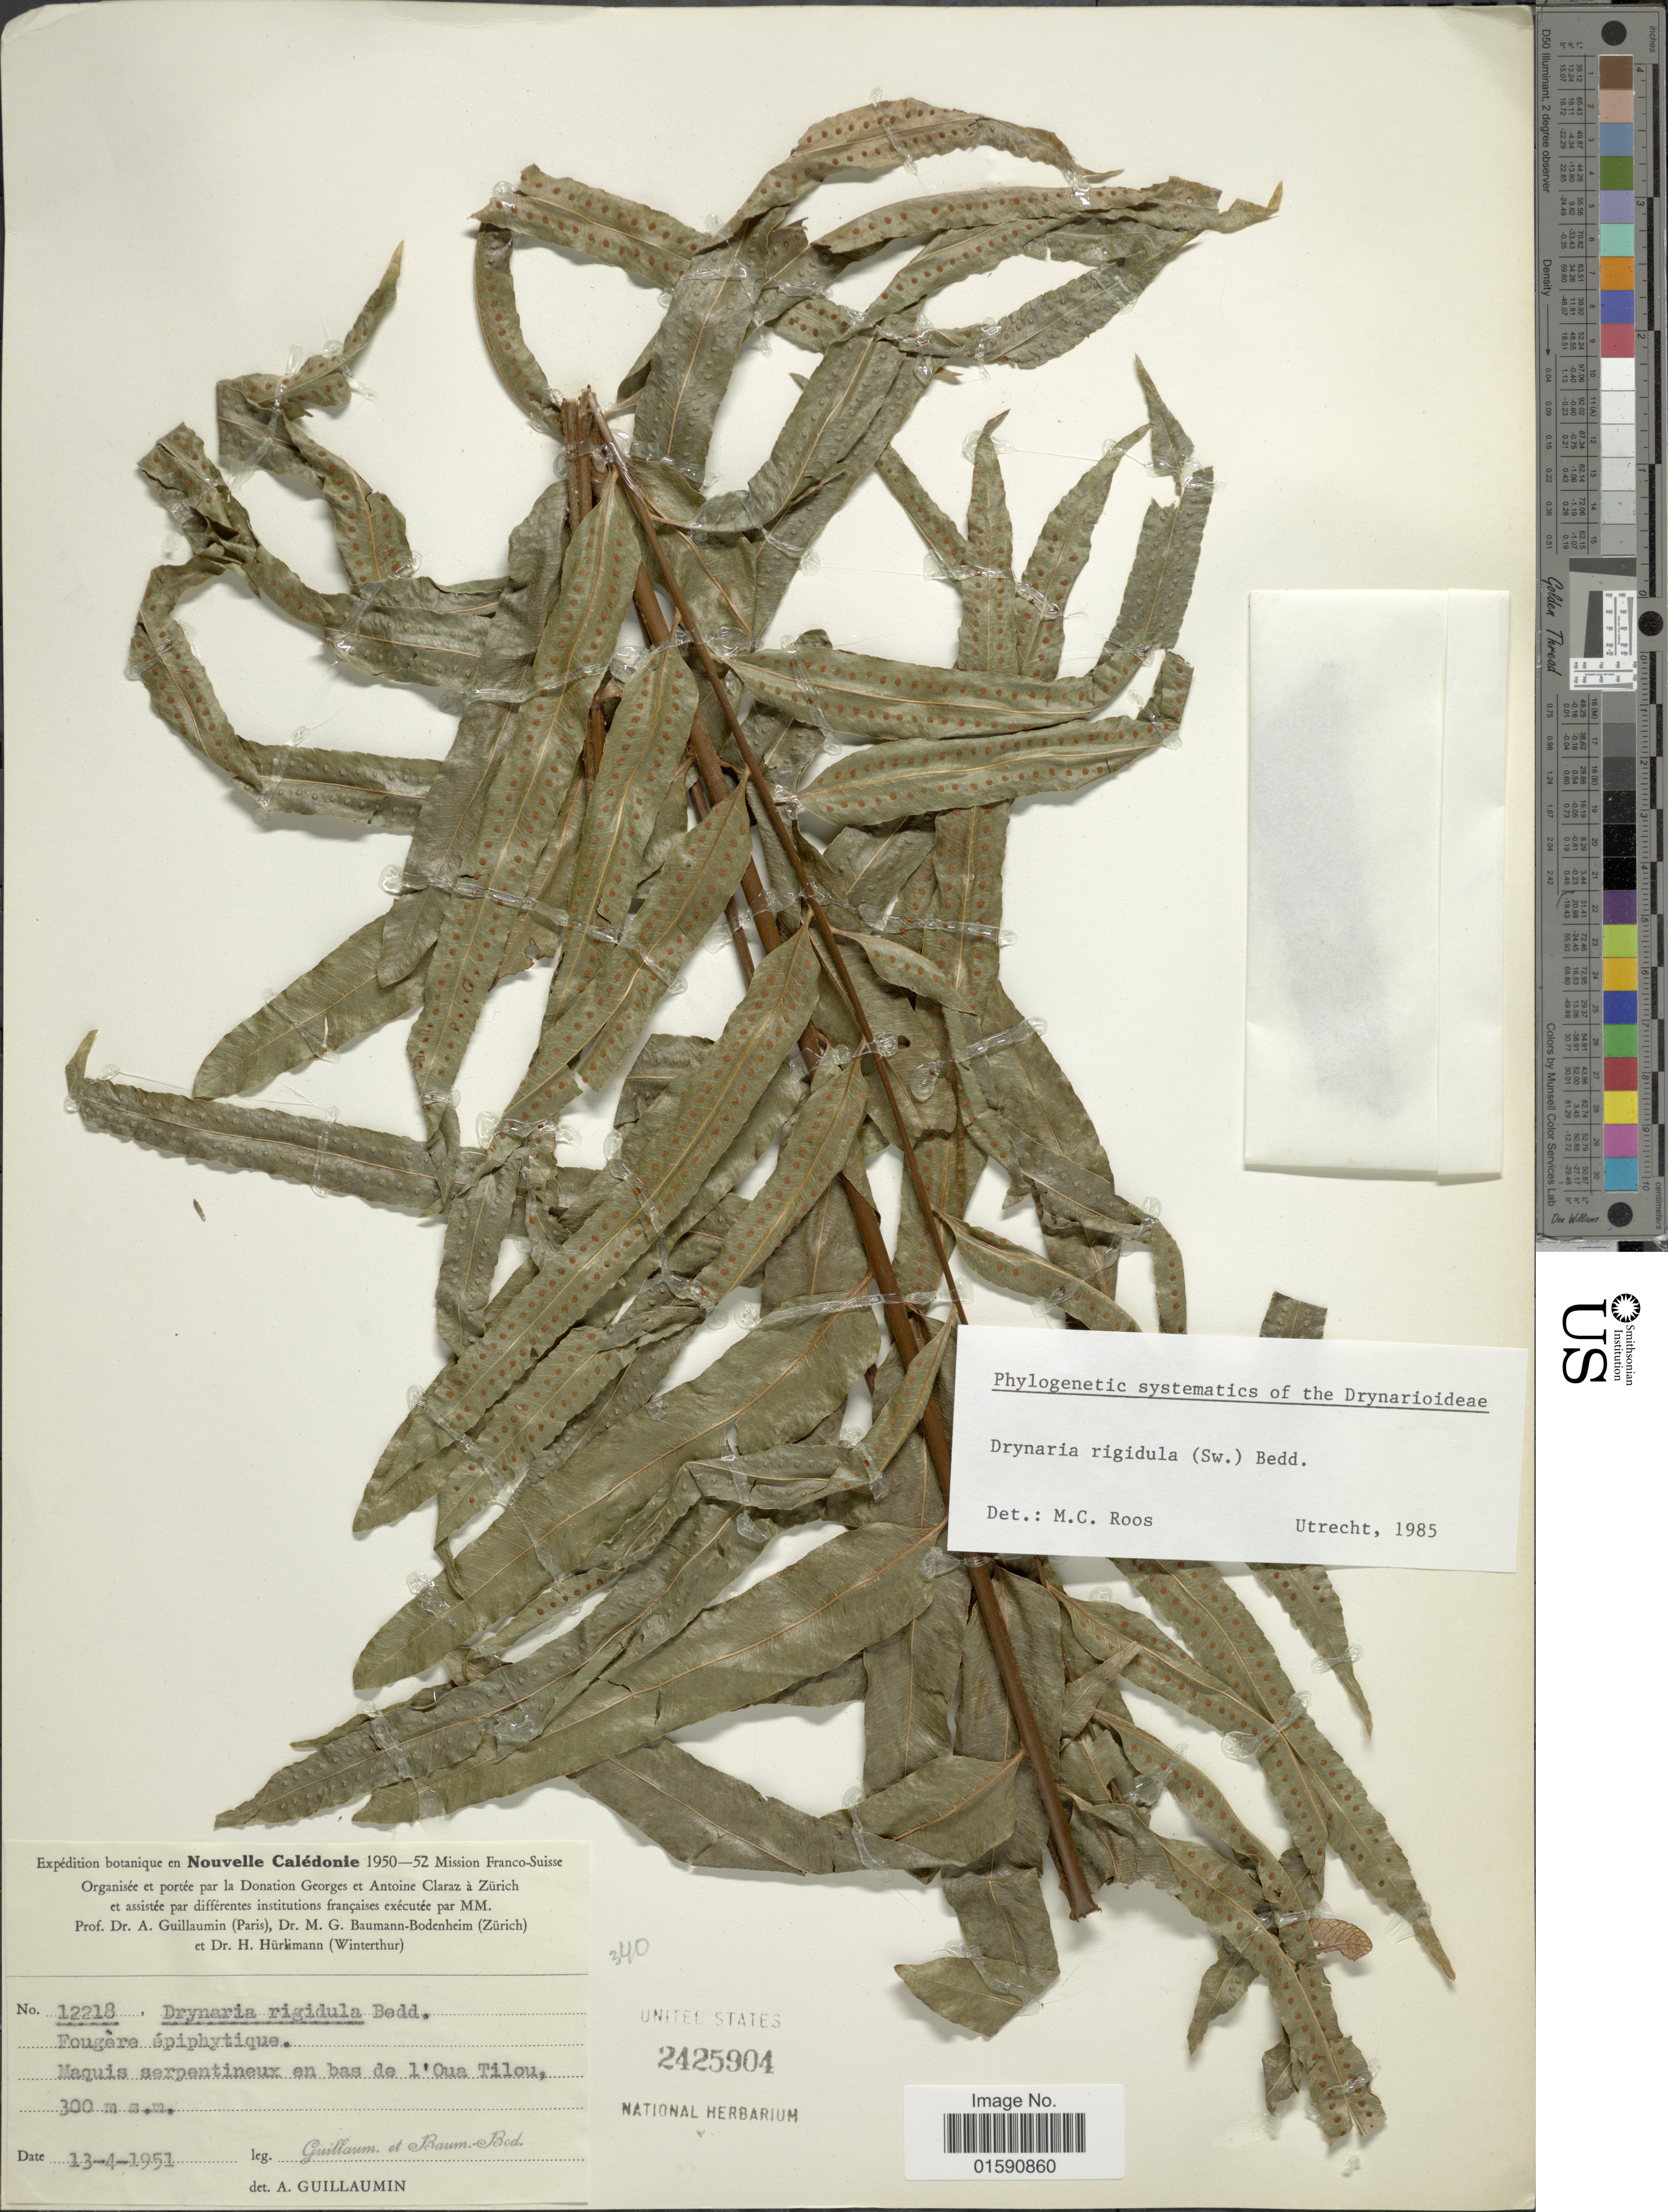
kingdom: Plantae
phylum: Tracheophyta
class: Polypodiopsida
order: Polypodiales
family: Polypodiaceae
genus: Drynaria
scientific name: Drynaria rigidula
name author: (Sw.) Bedd.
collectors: A. Guillaumin & M. G. Baumann-Bodenheim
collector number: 12218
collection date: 1951-04-13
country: New Caledonia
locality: Maquis serpentineux en bas de l'Oua Tilou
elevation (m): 300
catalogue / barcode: US 2425904